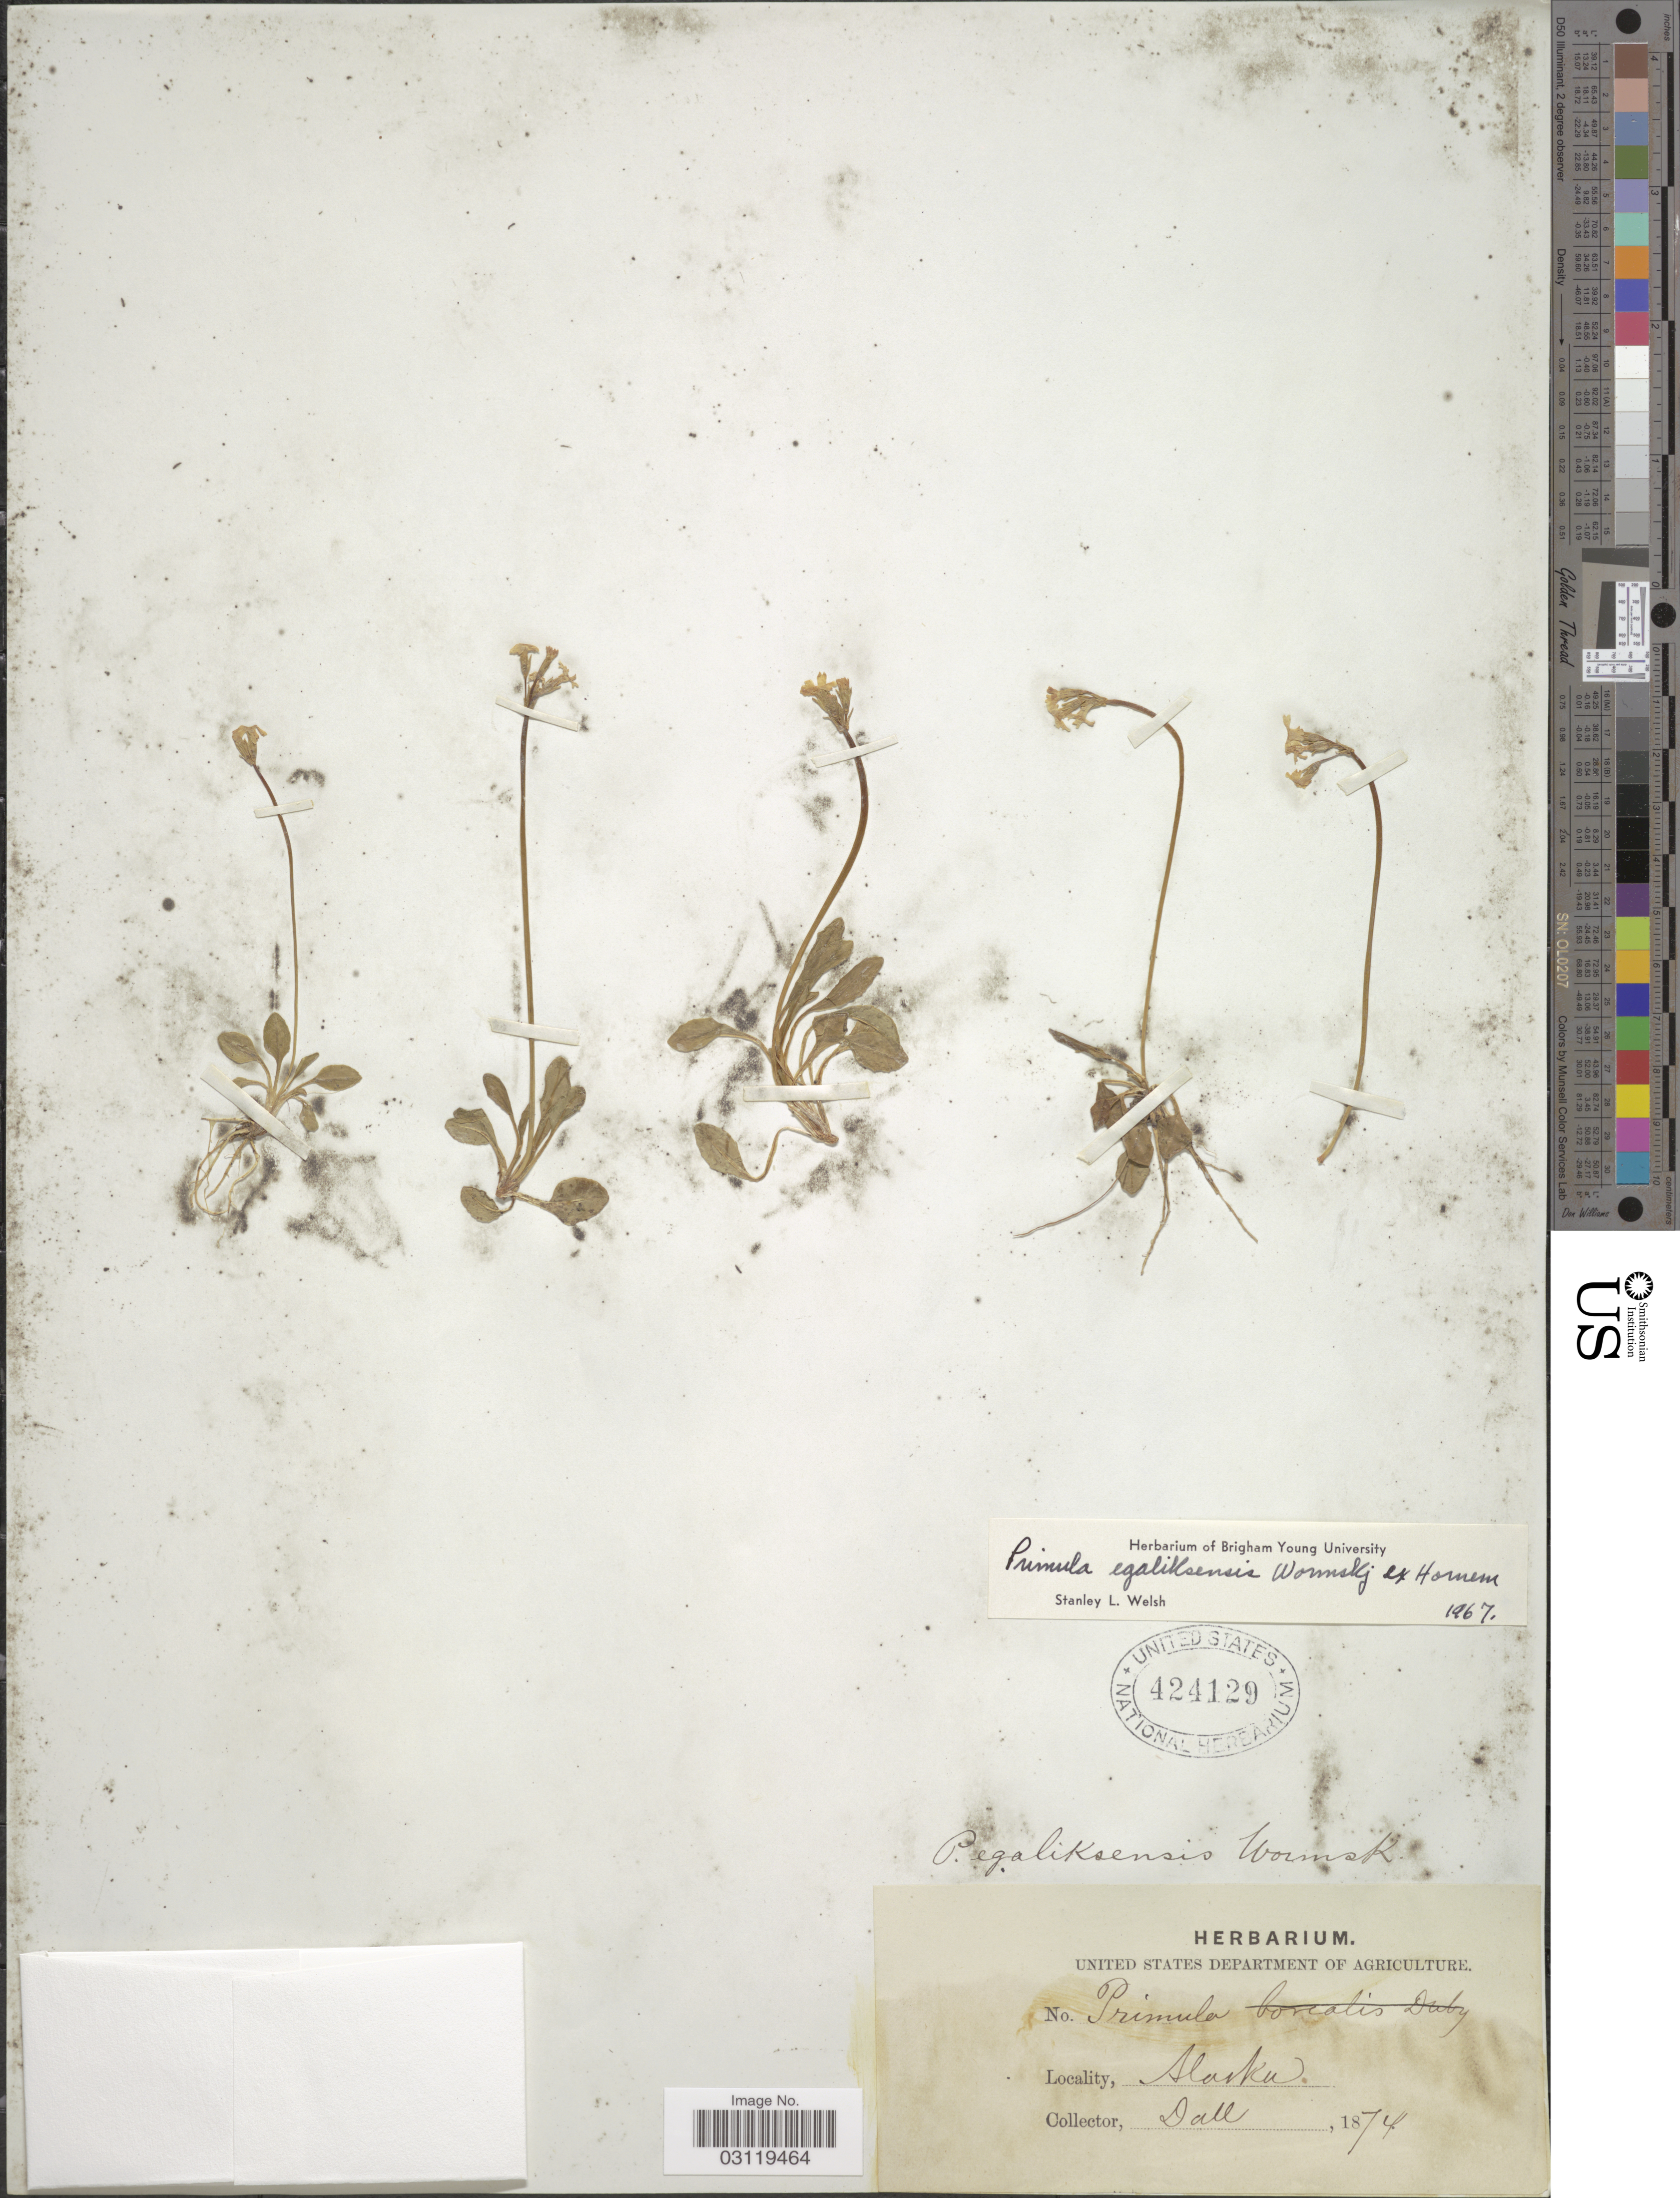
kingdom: Plantae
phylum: Tracheophyta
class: Magnoliopsida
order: Ericales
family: Primulaceae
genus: Primula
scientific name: Primula egaliksensis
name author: Wormsk.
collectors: -. Dall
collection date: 1874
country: United States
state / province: Alaska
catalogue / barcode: US 424129